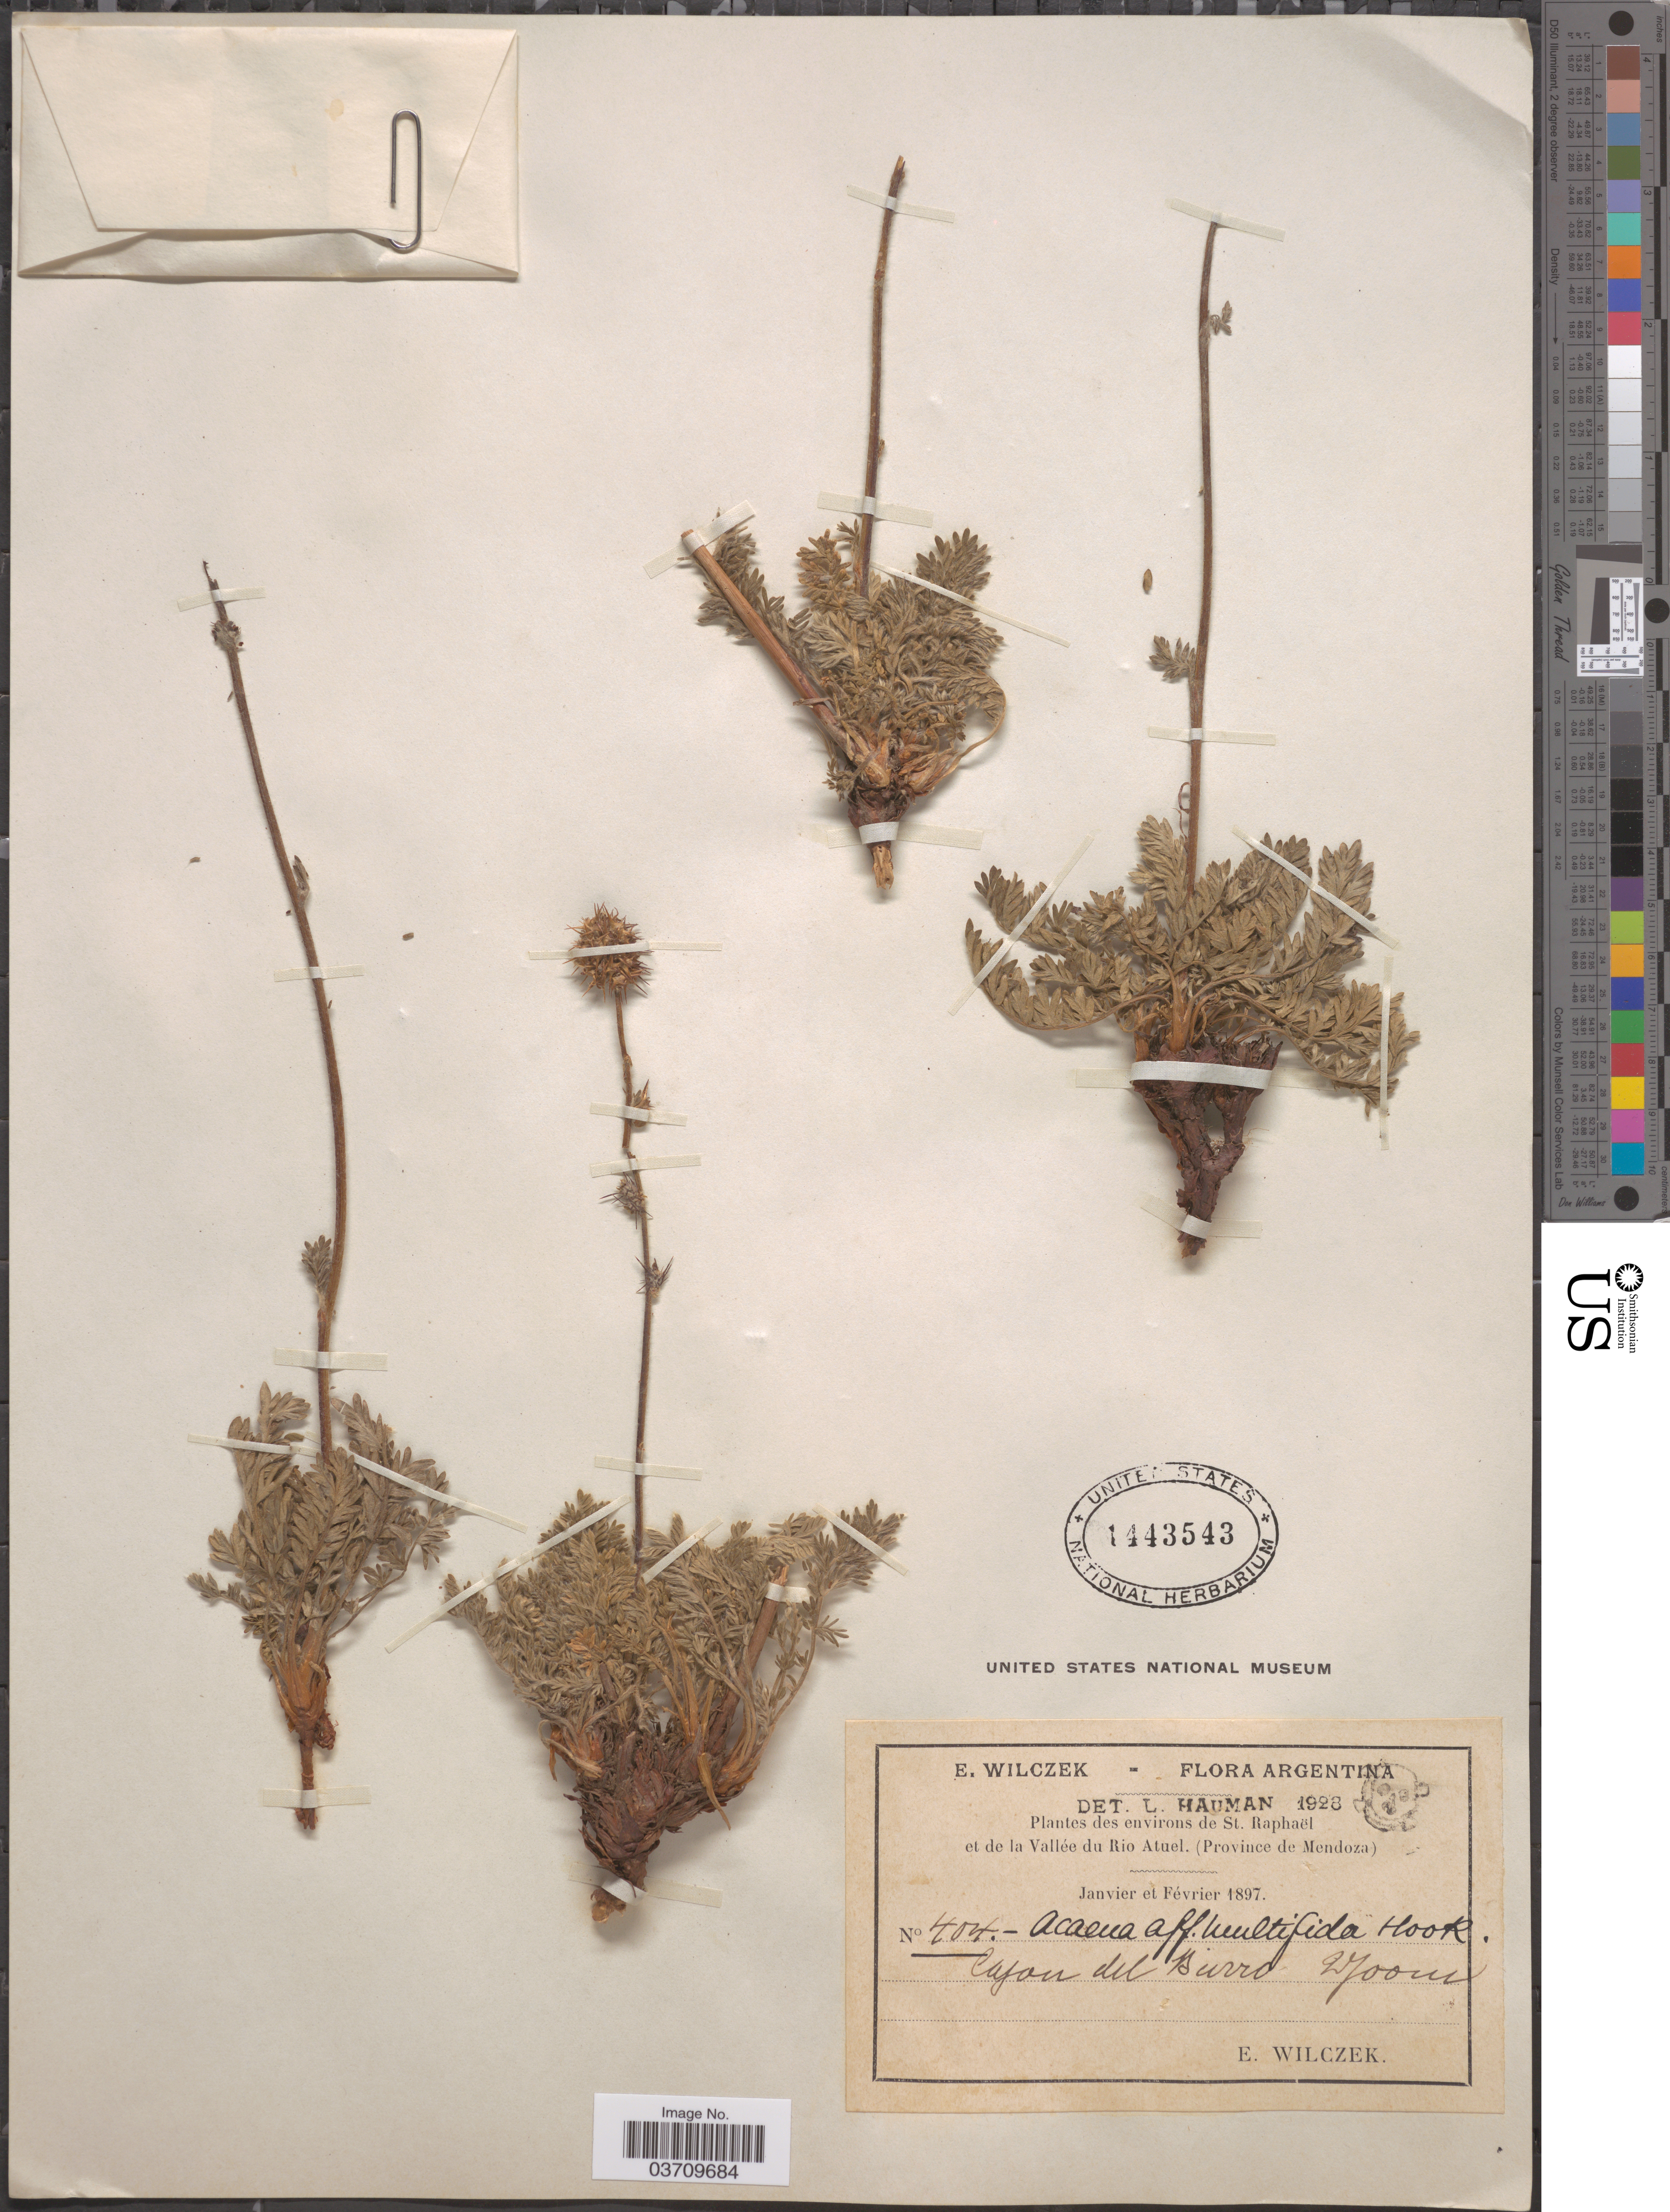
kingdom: Plantae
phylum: Tracheophyta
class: Magnoliopsida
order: Rosales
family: Rosaceae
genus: Acaena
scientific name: Acaena pinnatifida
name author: Ruiz & Pav.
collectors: E. Wilczek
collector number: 404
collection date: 1897-01/1897-02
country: Argentina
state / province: Mendoza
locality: Environs de St. Raphaël et de la Vallée du Rio Atuel. Cajon del Burro.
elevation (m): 2700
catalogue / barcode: US 1443543